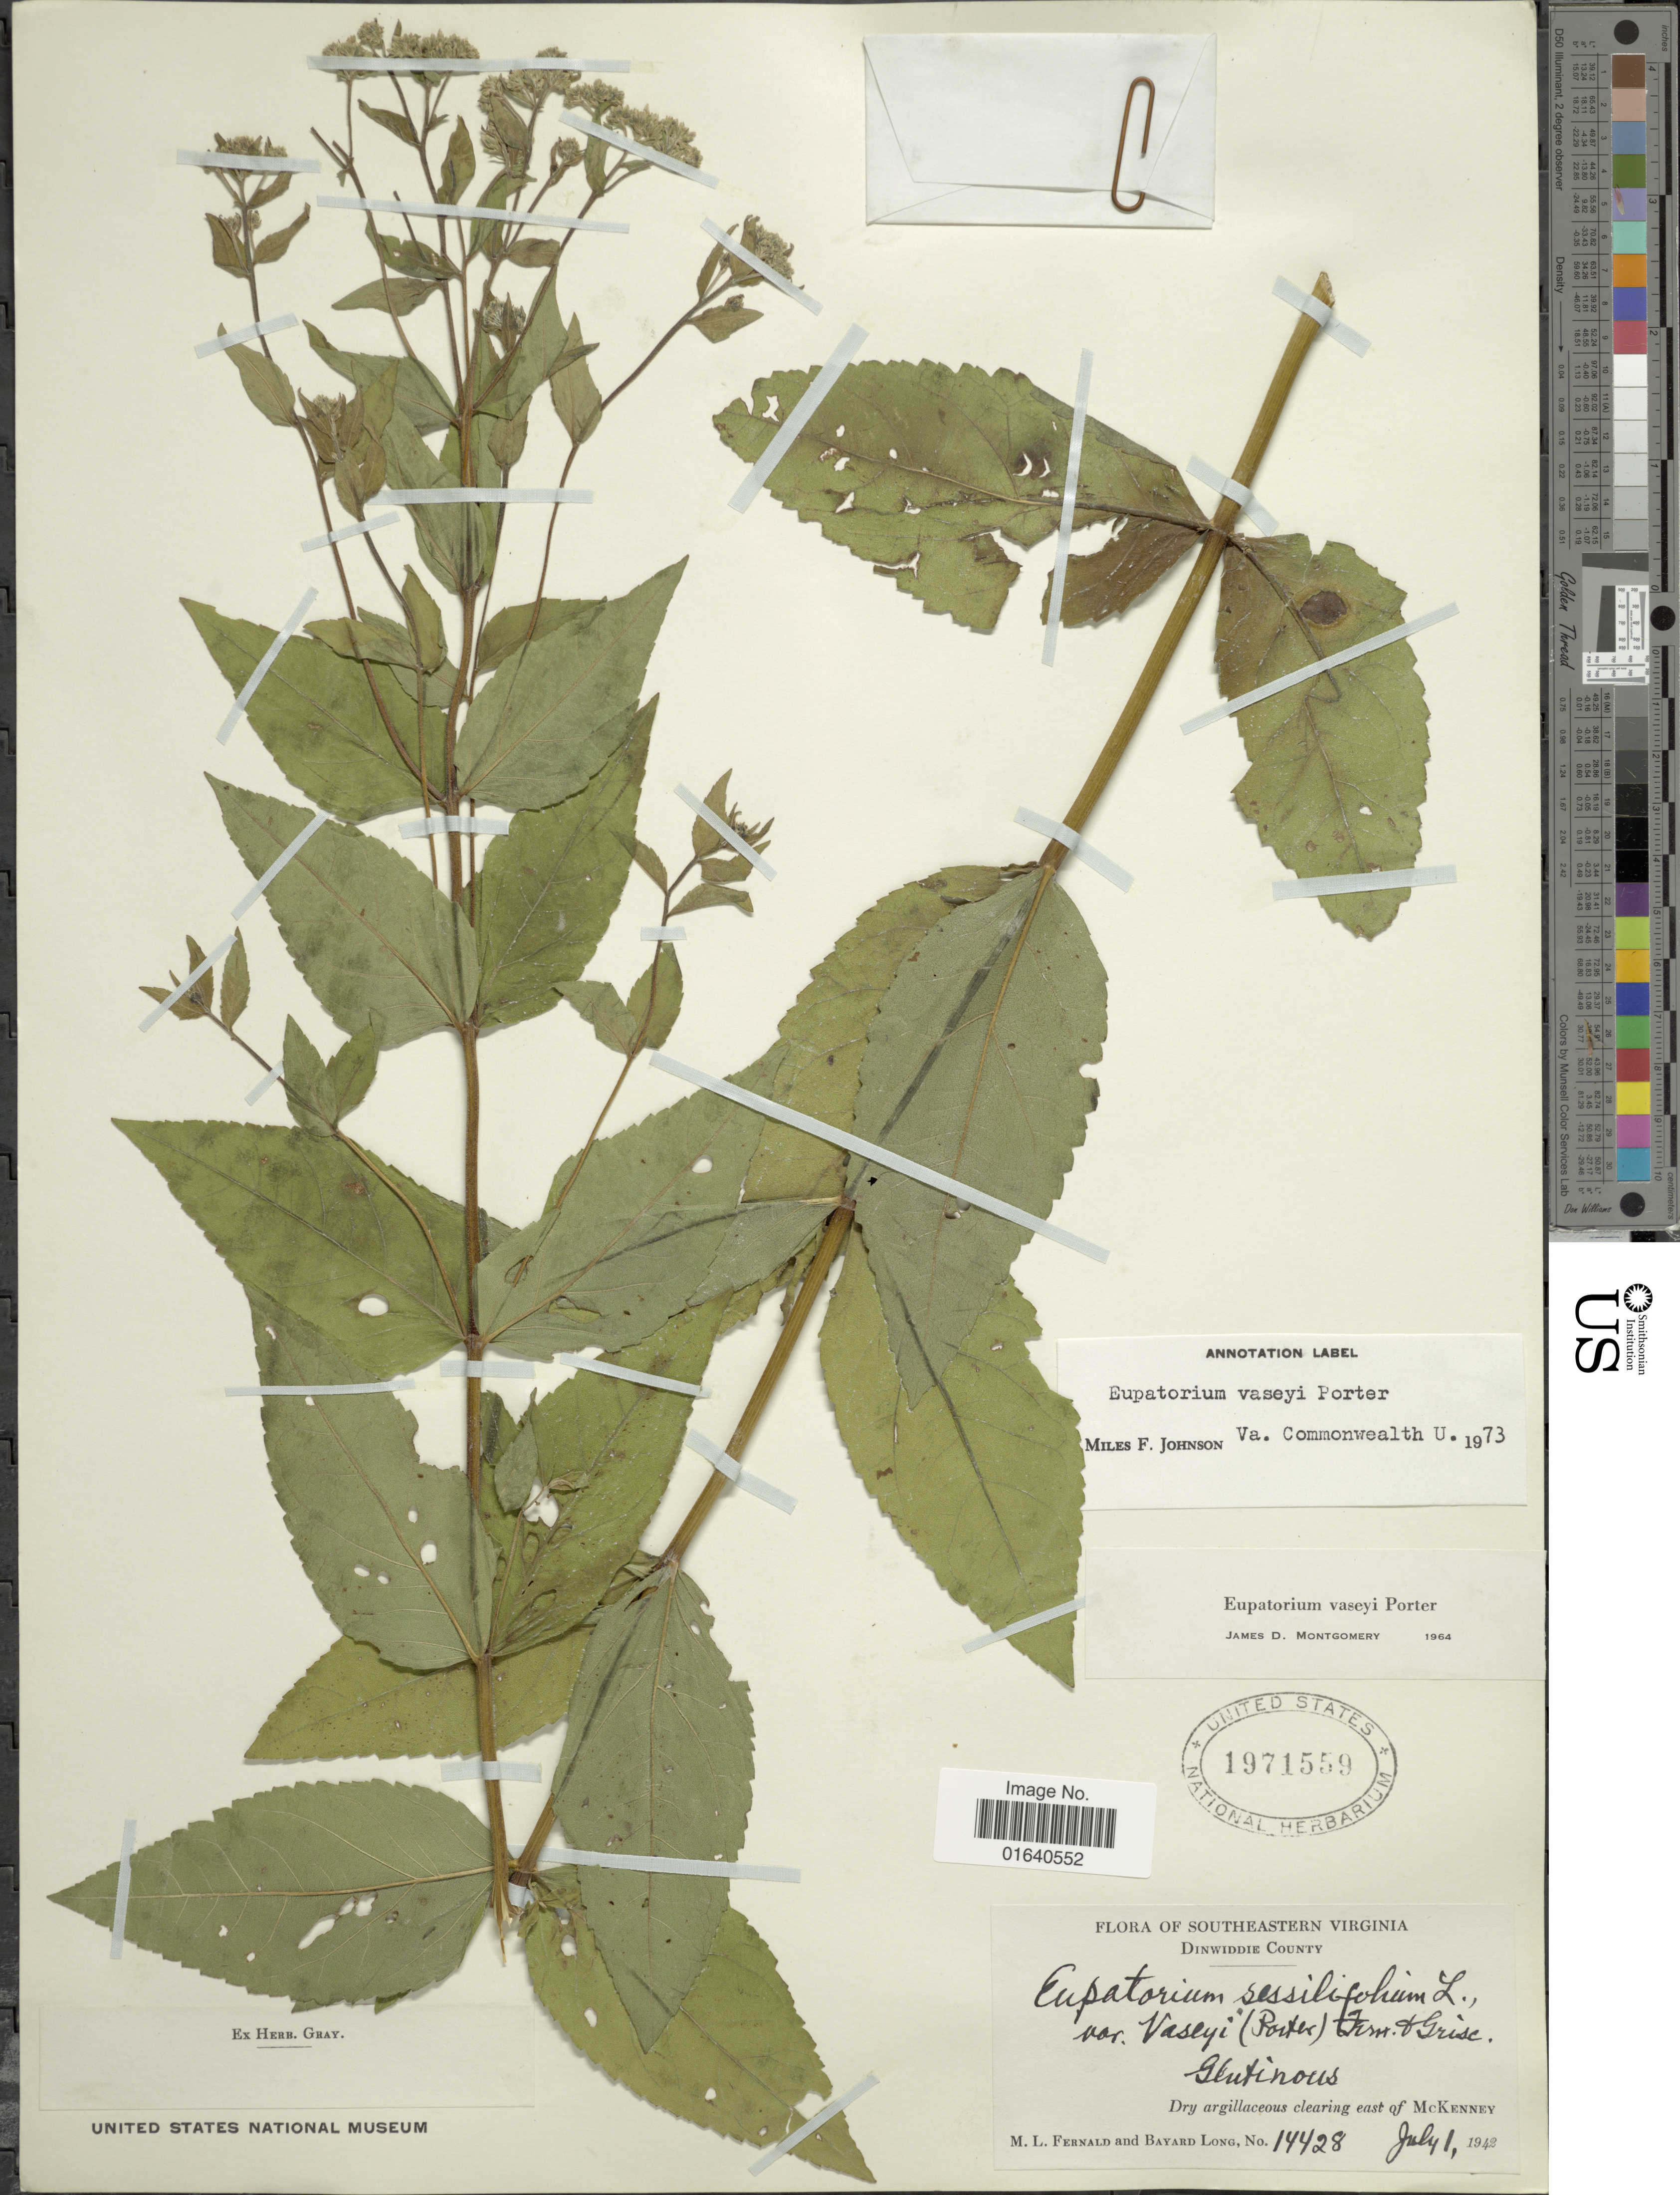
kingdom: Plantae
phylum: Tracheophyta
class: Magnoliopsida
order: Asterales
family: Asteraceae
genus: Eupatorium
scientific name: Eupatorium vaseyi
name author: Porter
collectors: M. L. Fernald & B. Long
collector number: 14428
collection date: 1942-07-01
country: United States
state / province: Virginia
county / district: Dinwiddie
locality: Southeastern Virginia, Dinwiddie County, Glutinous, Dry argillaceous clearing east of McKenney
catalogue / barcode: US 1971559